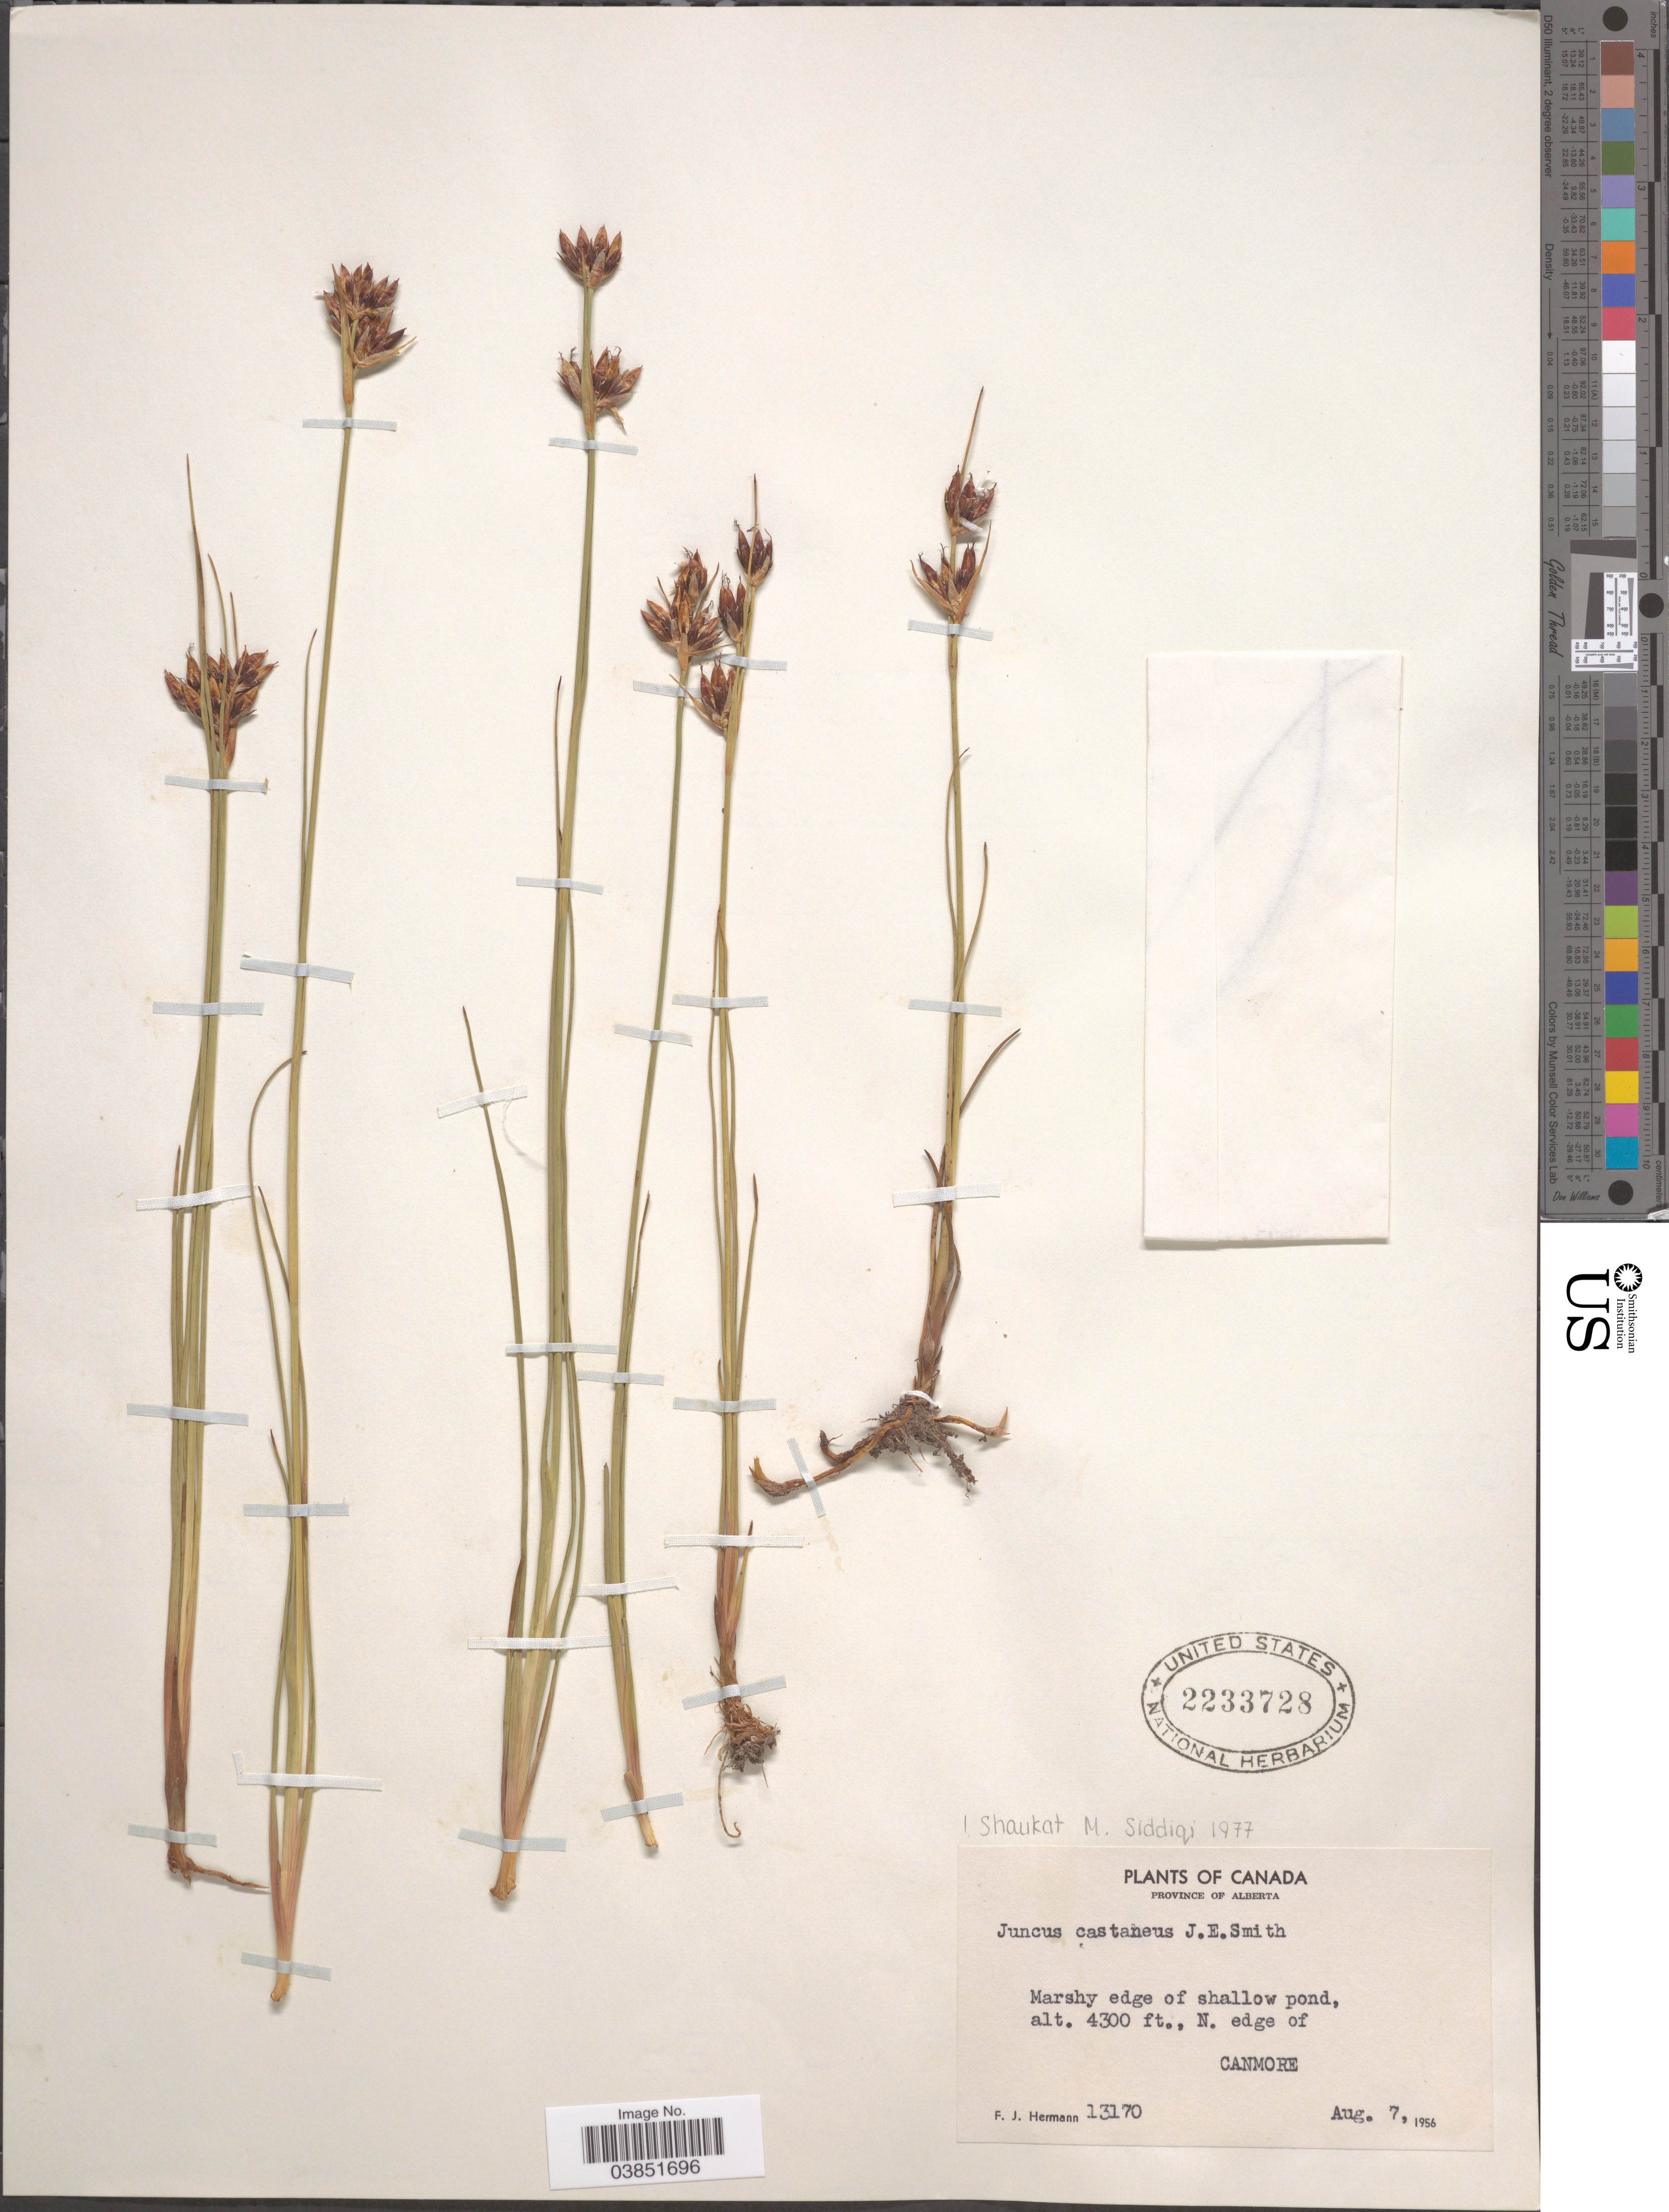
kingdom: Plantae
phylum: Tracheophyta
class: Liliopsida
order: Poales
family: Juncaceae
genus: Juncus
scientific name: Juncus castaneus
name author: Sm.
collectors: F. J. Hermann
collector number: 13170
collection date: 1956-08-07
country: Canada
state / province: Alberta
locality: N. edge of Canmore.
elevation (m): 1311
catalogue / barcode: US 2233728